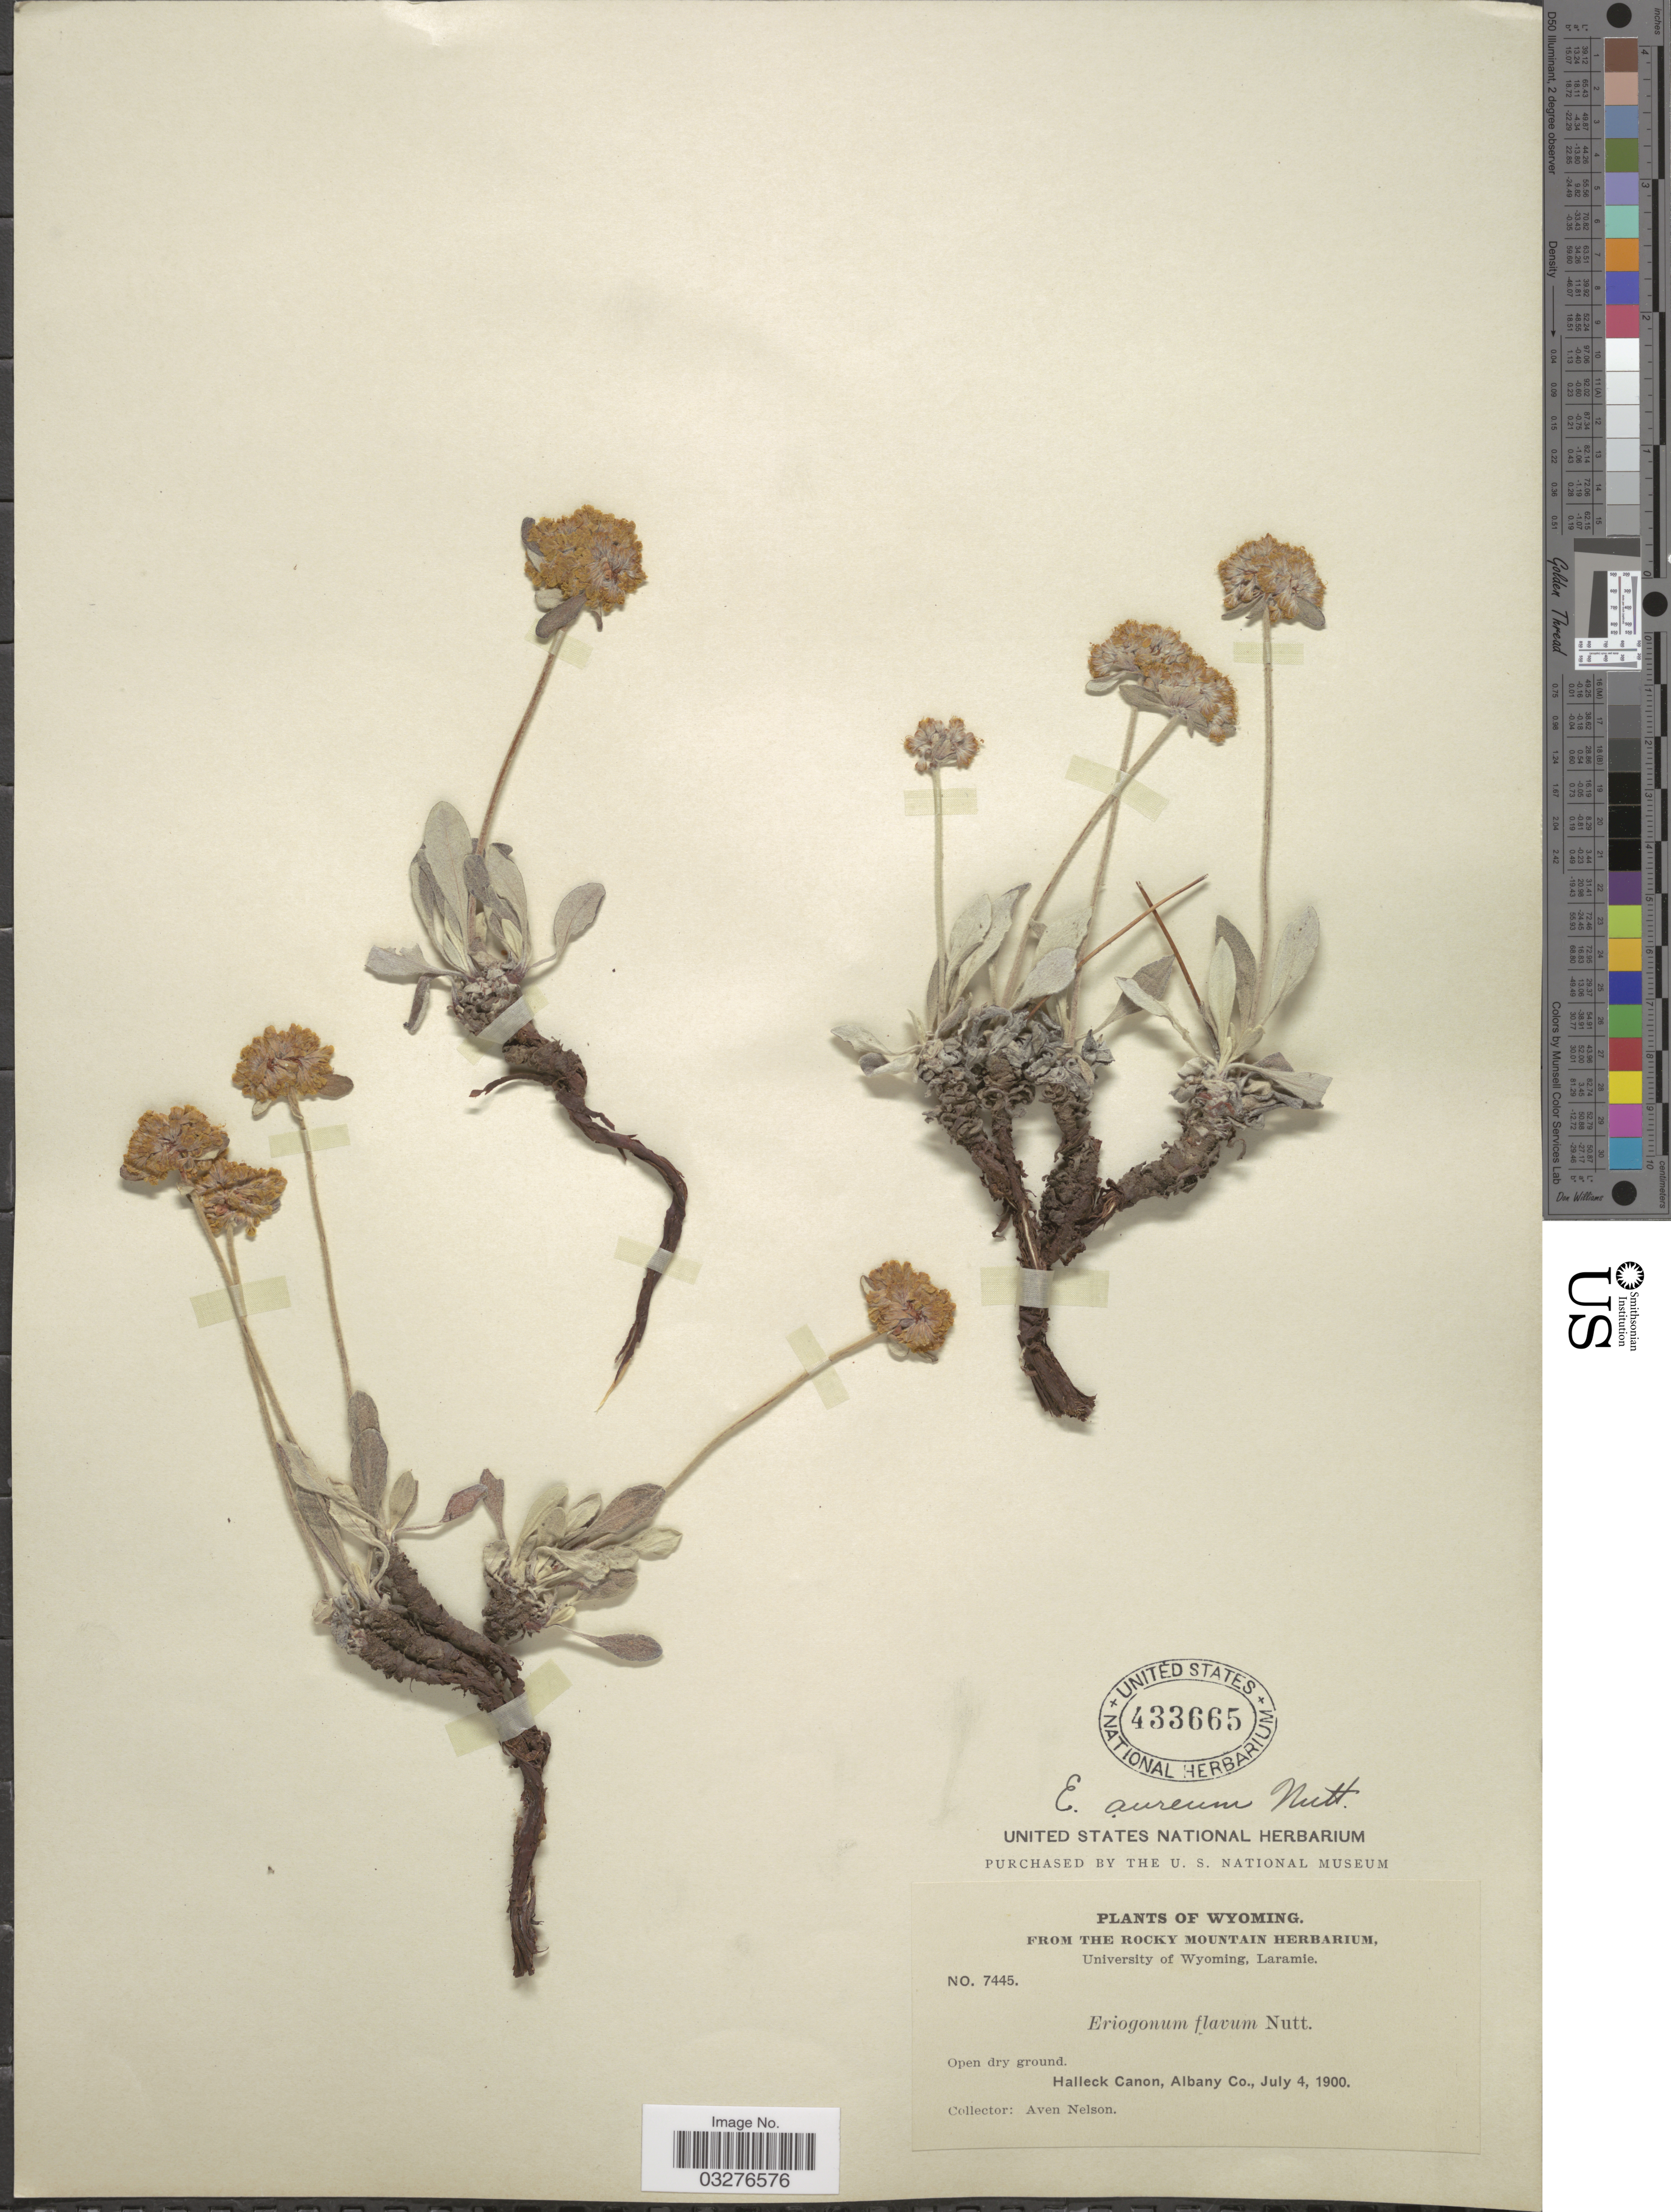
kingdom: Plantae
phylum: Tracheophyta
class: Magnoliopsida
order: Caryophyllales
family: Polygonaceae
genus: Eriogonum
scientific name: Eriogonum flavum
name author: Nutt. ex Benth.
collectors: A. Nelson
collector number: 7445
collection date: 1900-07-04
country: United States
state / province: Wyoming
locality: Halleck Canon, Albany Co.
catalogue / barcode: US 433665